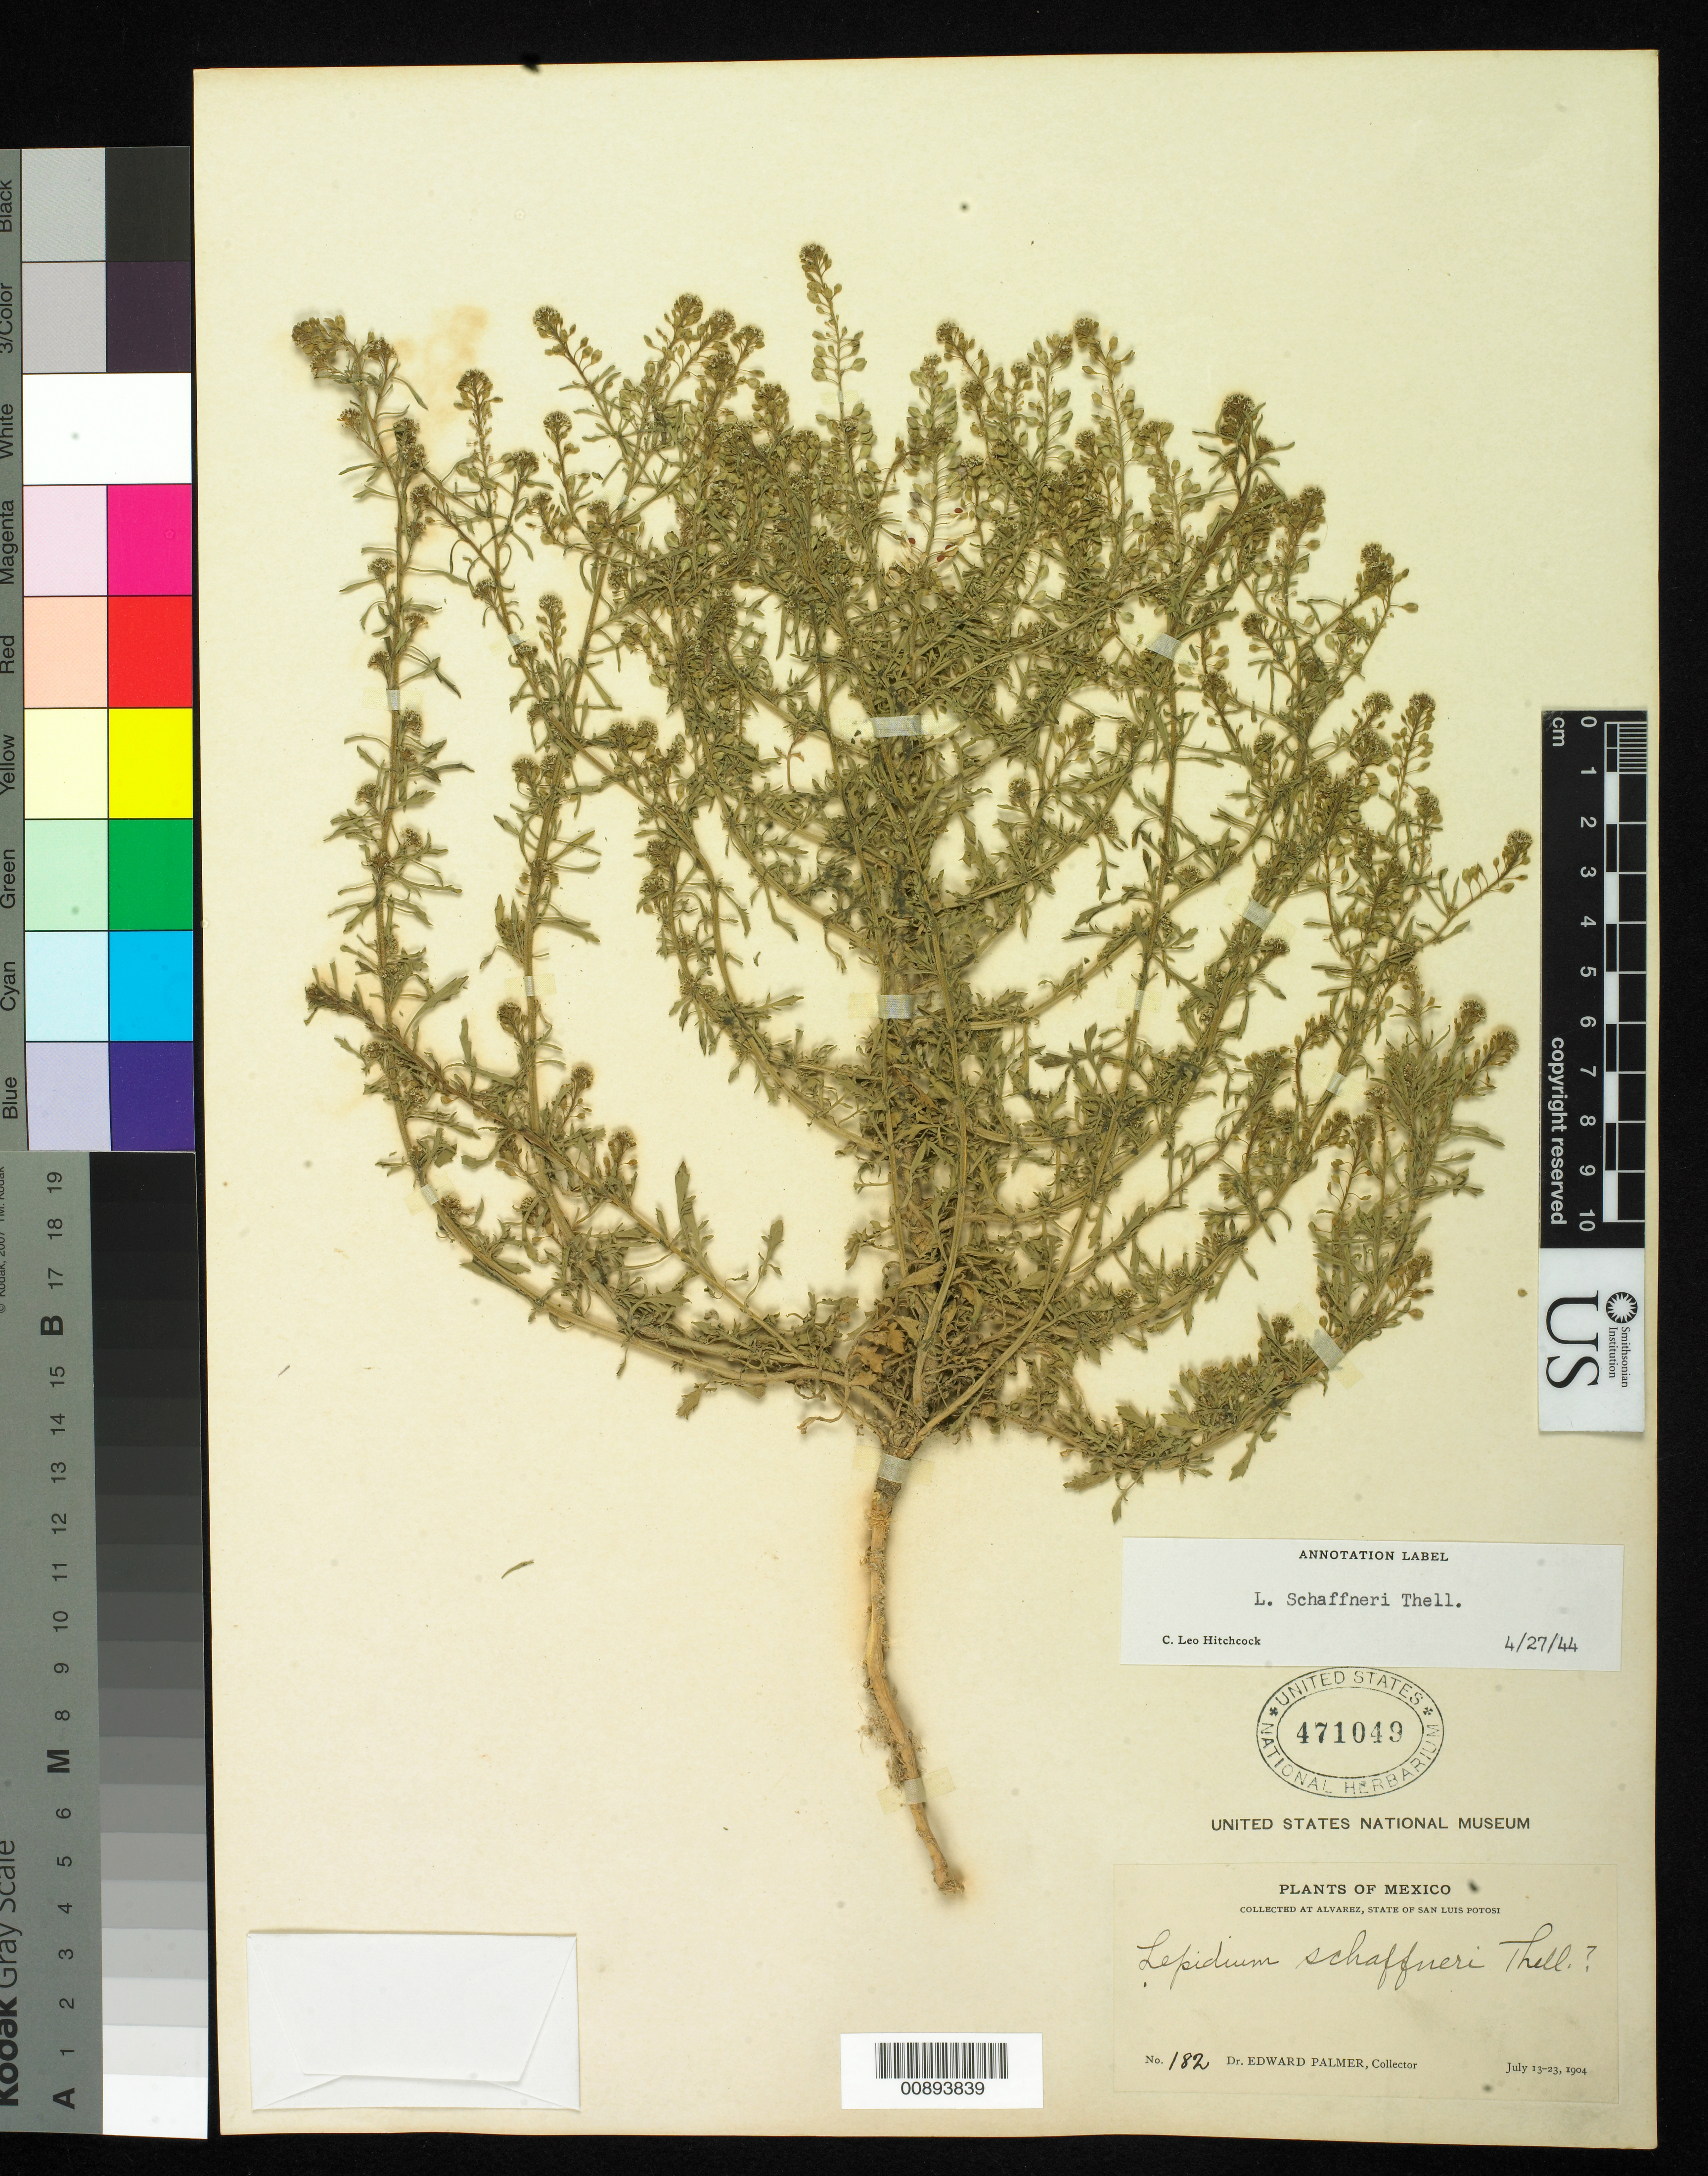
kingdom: Plantae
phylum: Tracheophyta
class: Magnoliopsida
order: Brassicales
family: Brassicaceae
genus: Lepidium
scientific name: Lepidium monticola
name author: Brandegee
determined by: Al-Shehbaz, I. A., (MO), Missouri Botanical Garden (UNITED STATES)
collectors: E. Palmer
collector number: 182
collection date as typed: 12 Jul 1904 to 23 Jul 1904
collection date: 1904-07-12/1904-07-23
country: Mexico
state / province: San Luis Potosí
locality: Alvarez, San Luis Potosí.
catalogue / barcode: US 471049